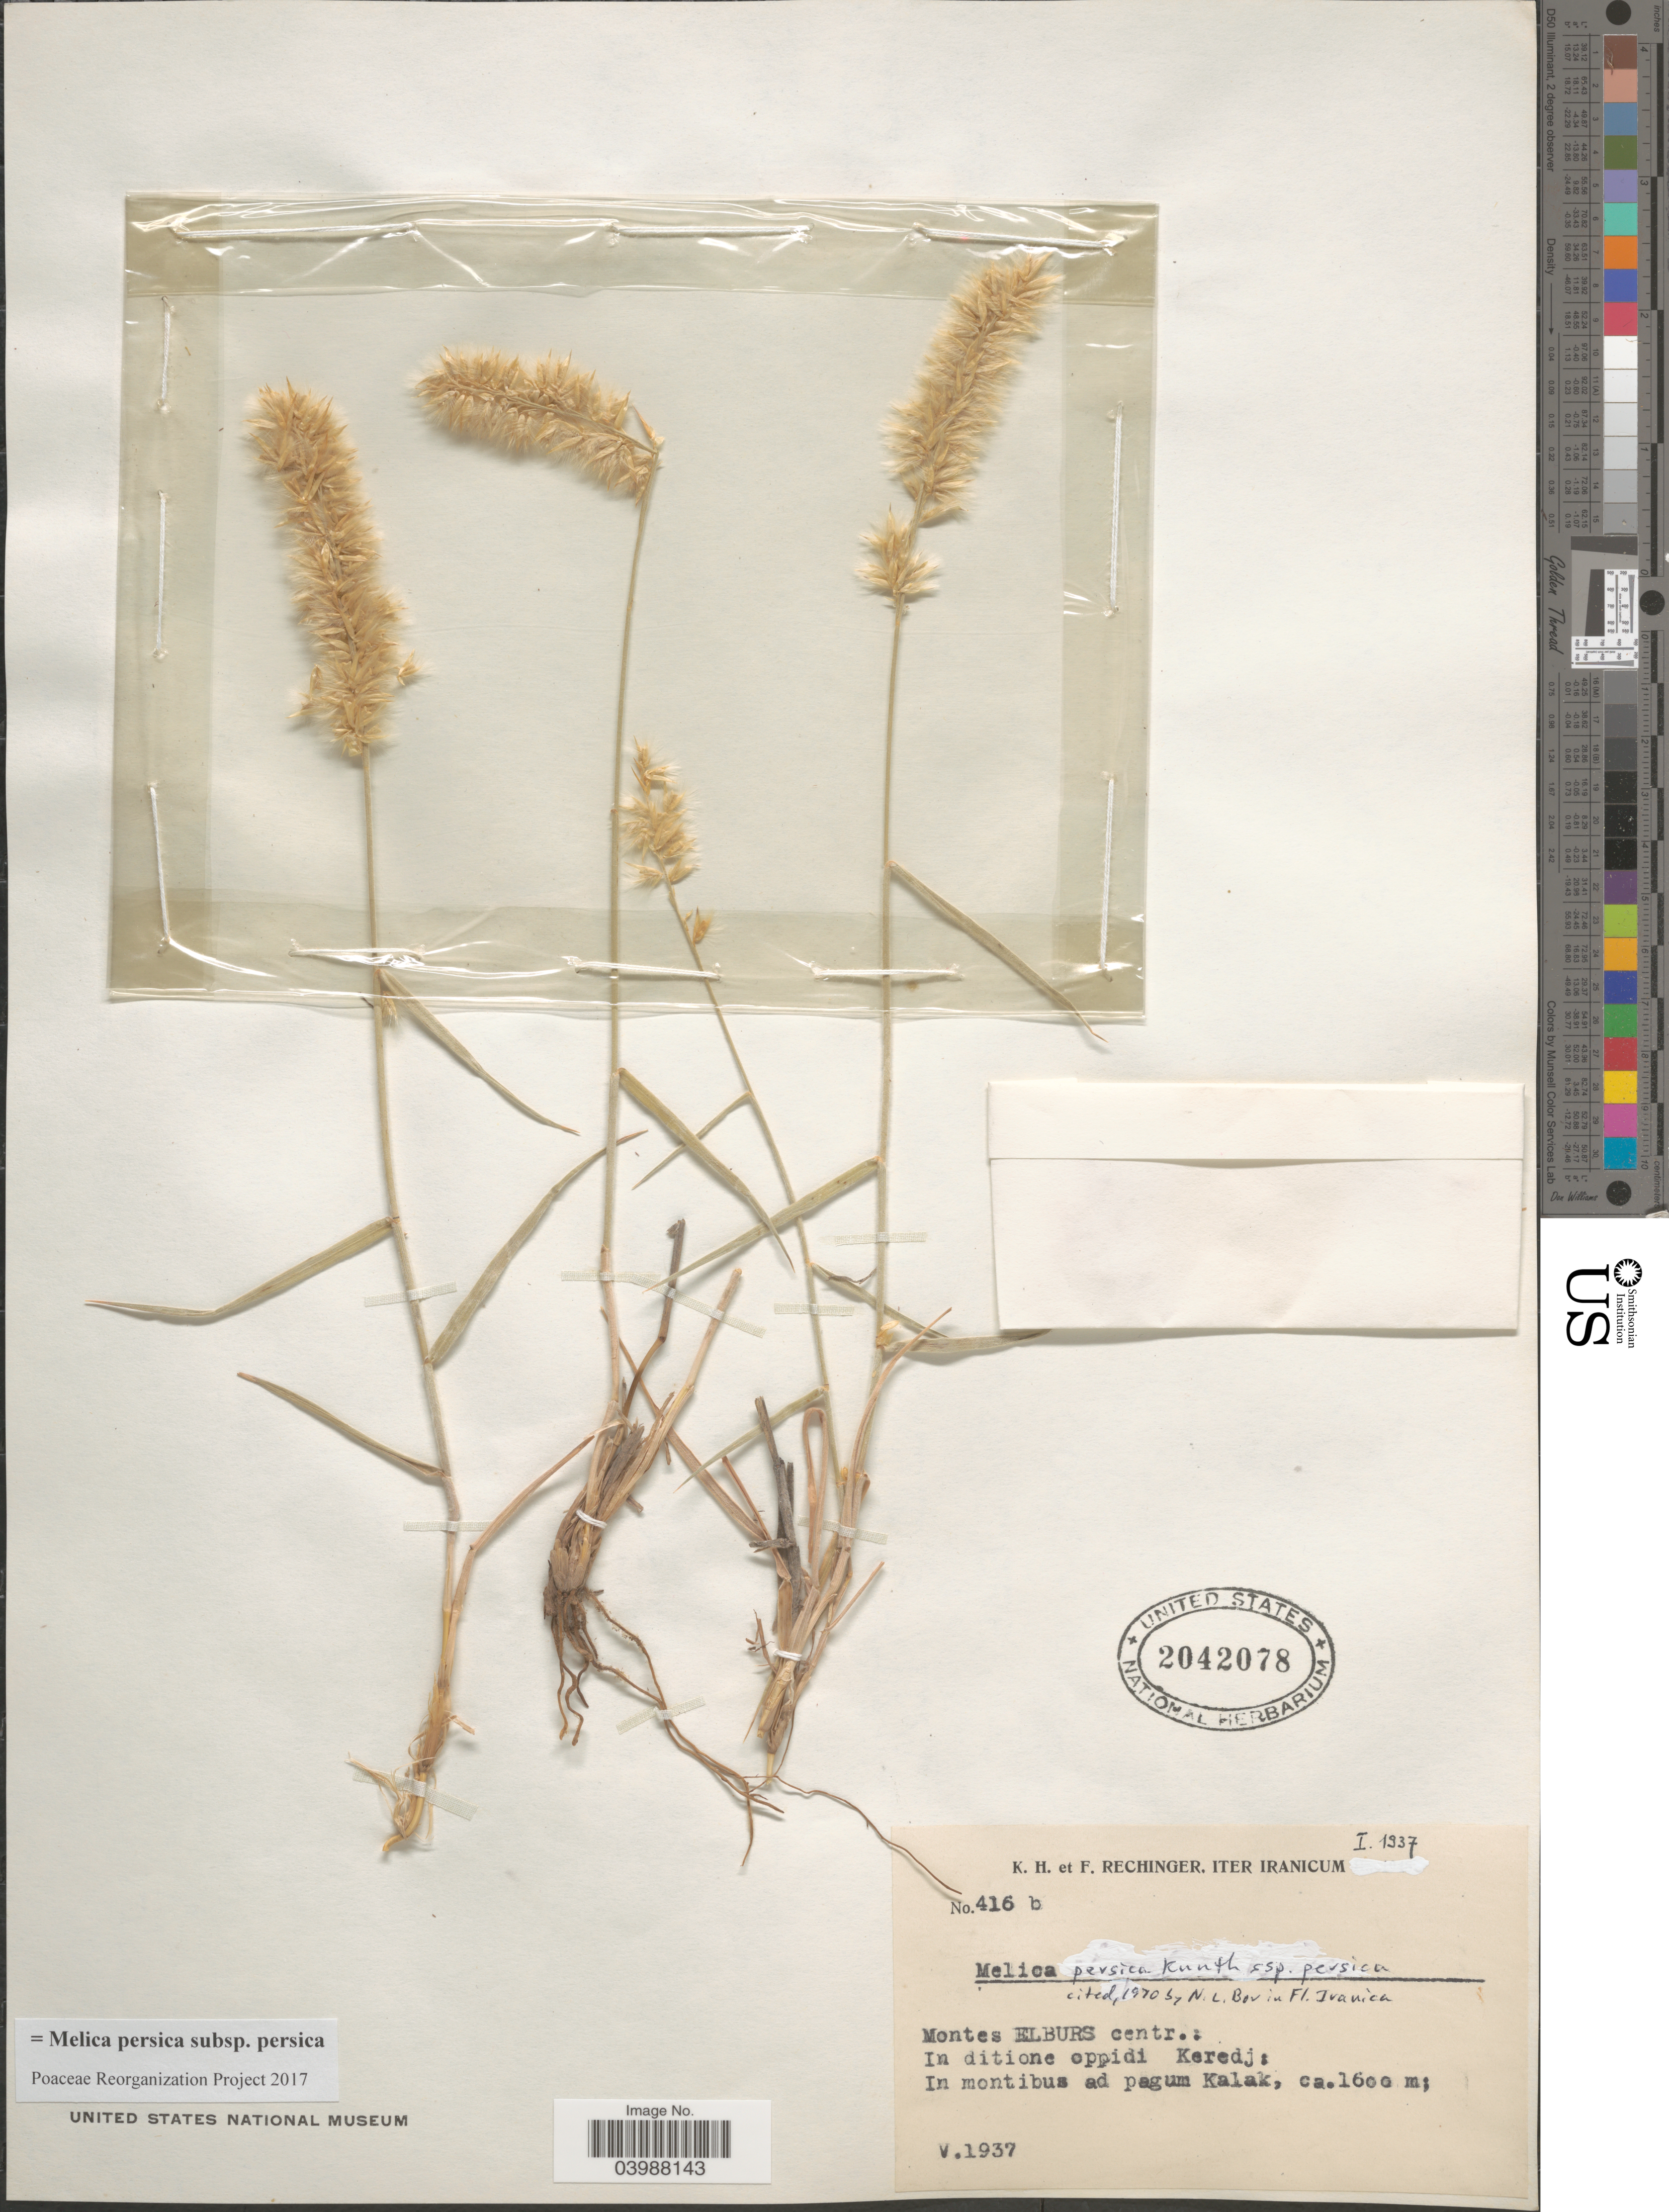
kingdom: Plantae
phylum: Tracheophyta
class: Liliopsida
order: Poales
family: Poaceae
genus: Melica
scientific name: Melica persica subsp. persica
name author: Kunth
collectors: K. H. Rechinger & F. Rechinger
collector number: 416b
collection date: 1937-05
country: Iran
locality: Iter Iranicum. Montes Elburs centr.: In ditione oppidi Keredj: In montibus ad pagum Kalak.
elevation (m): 1600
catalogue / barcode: US 2042078